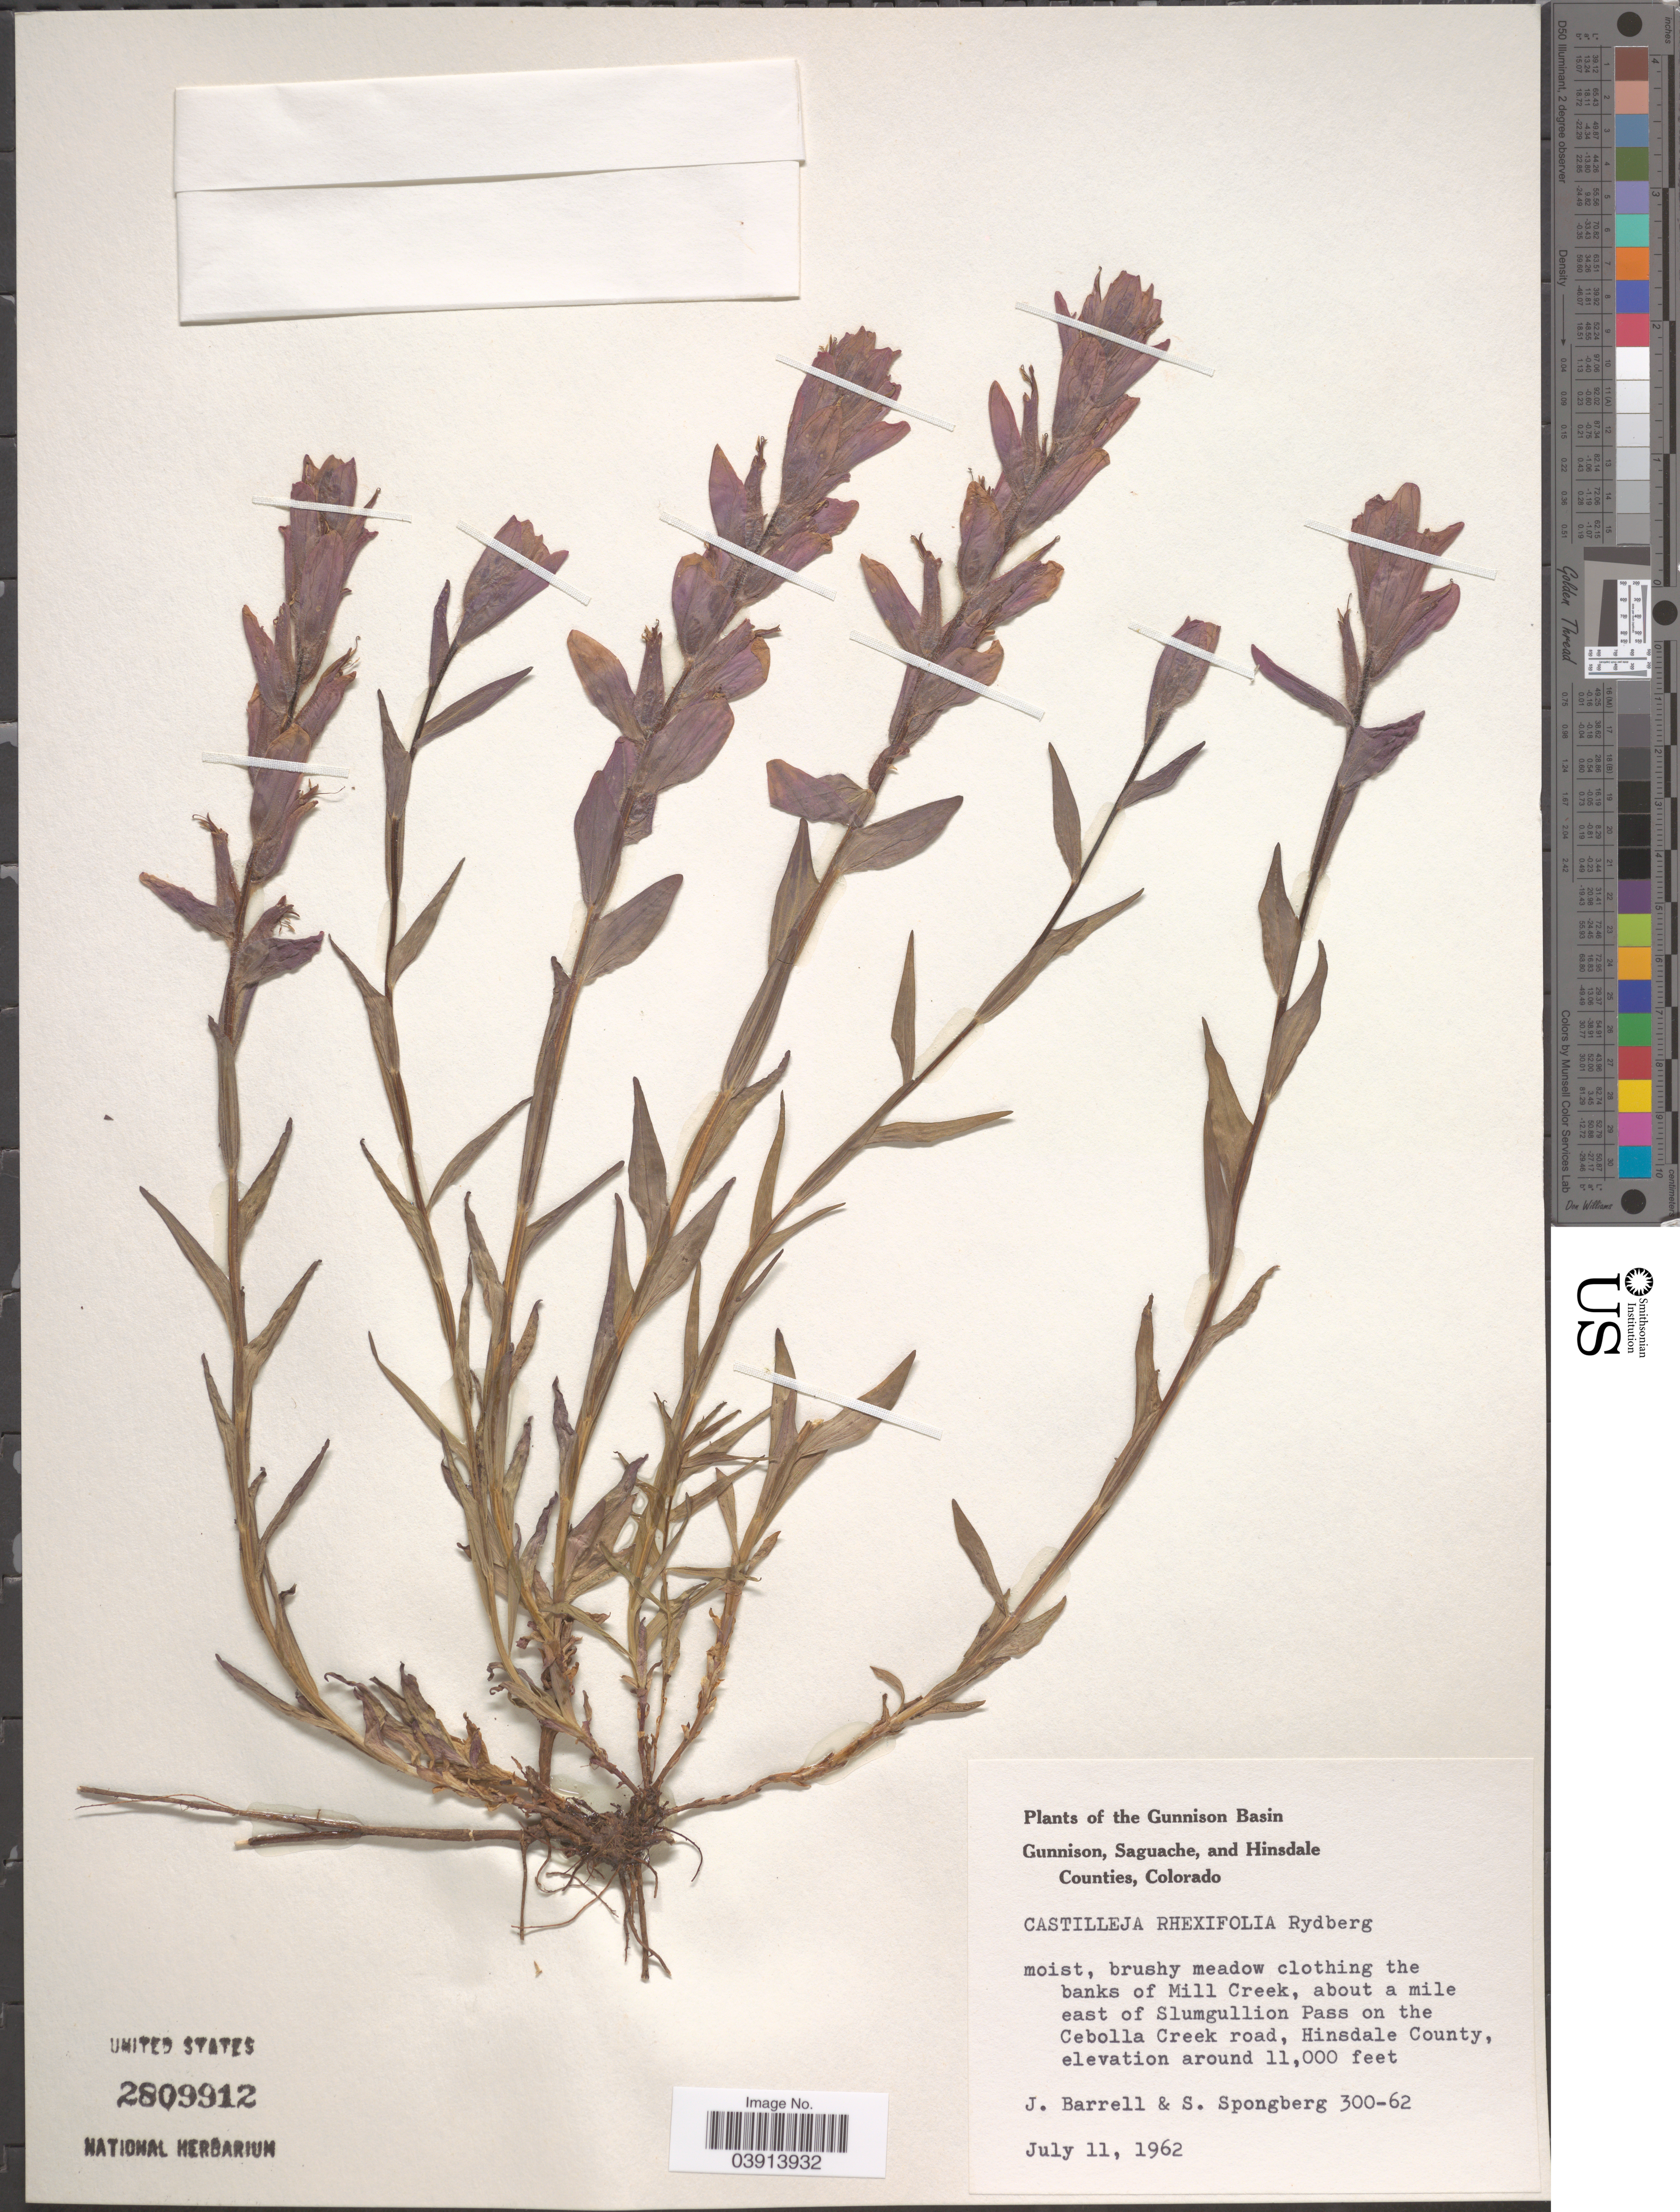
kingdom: Plantae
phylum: Tracheophyta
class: Magnoliopsida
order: Lamiales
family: Orobanchaceae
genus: Castilleja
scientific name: Castilleja rhexiifolia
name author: Rydb.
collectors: J. Barrell & S. A.Spongberg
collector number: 300-62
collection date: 1962-07-11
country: United States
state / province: Colorado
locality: The Gunnison Basin. Banks of Mill Creek, about a mile east of Slumgullion Pass on the Cebolla Creek road, Hinsdale County.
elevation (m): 3353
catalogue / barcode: US 2809912